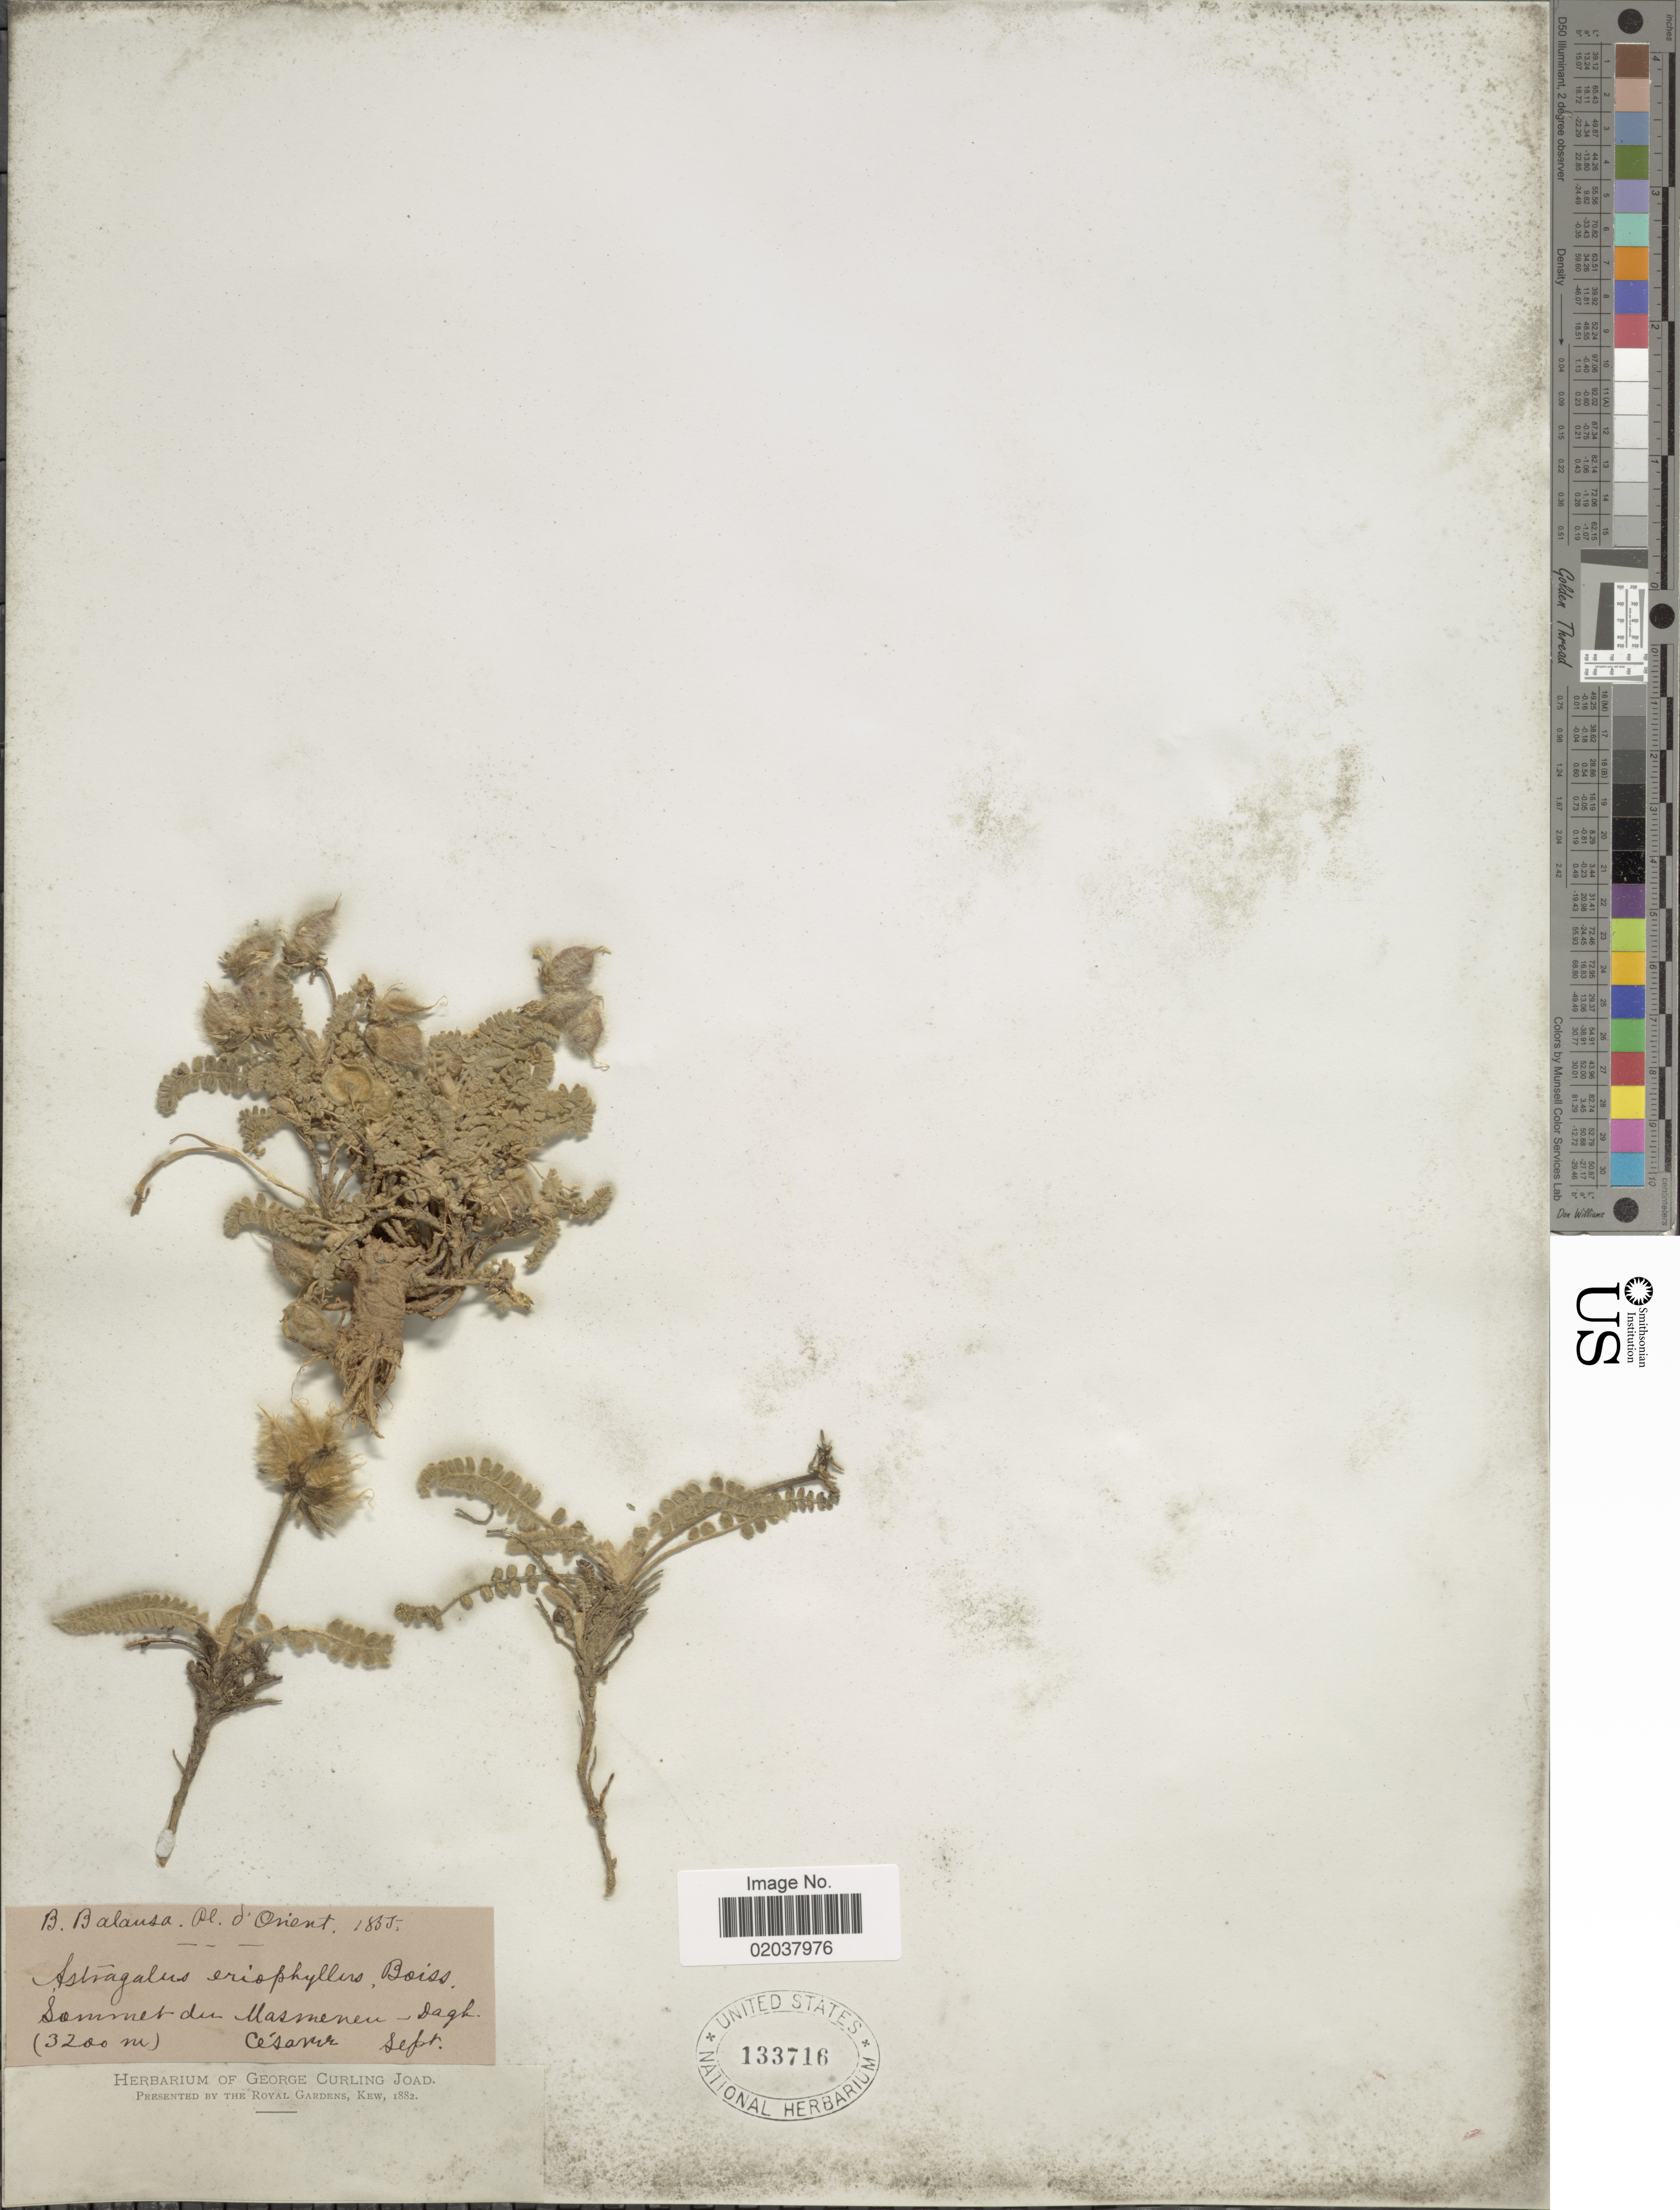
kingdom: Plantae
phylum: Tracheophyta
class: Magnoliopsida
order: Fabales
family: Fabaceae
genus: Astragalus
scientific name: Astragalus eriophyllus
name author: Boiss.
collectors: B. Balansa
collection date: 1855-09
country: Turkey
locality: Pl. d'Orient. Sommet du Masmeneu-Dagh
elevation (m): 3200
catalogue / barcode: US 133716